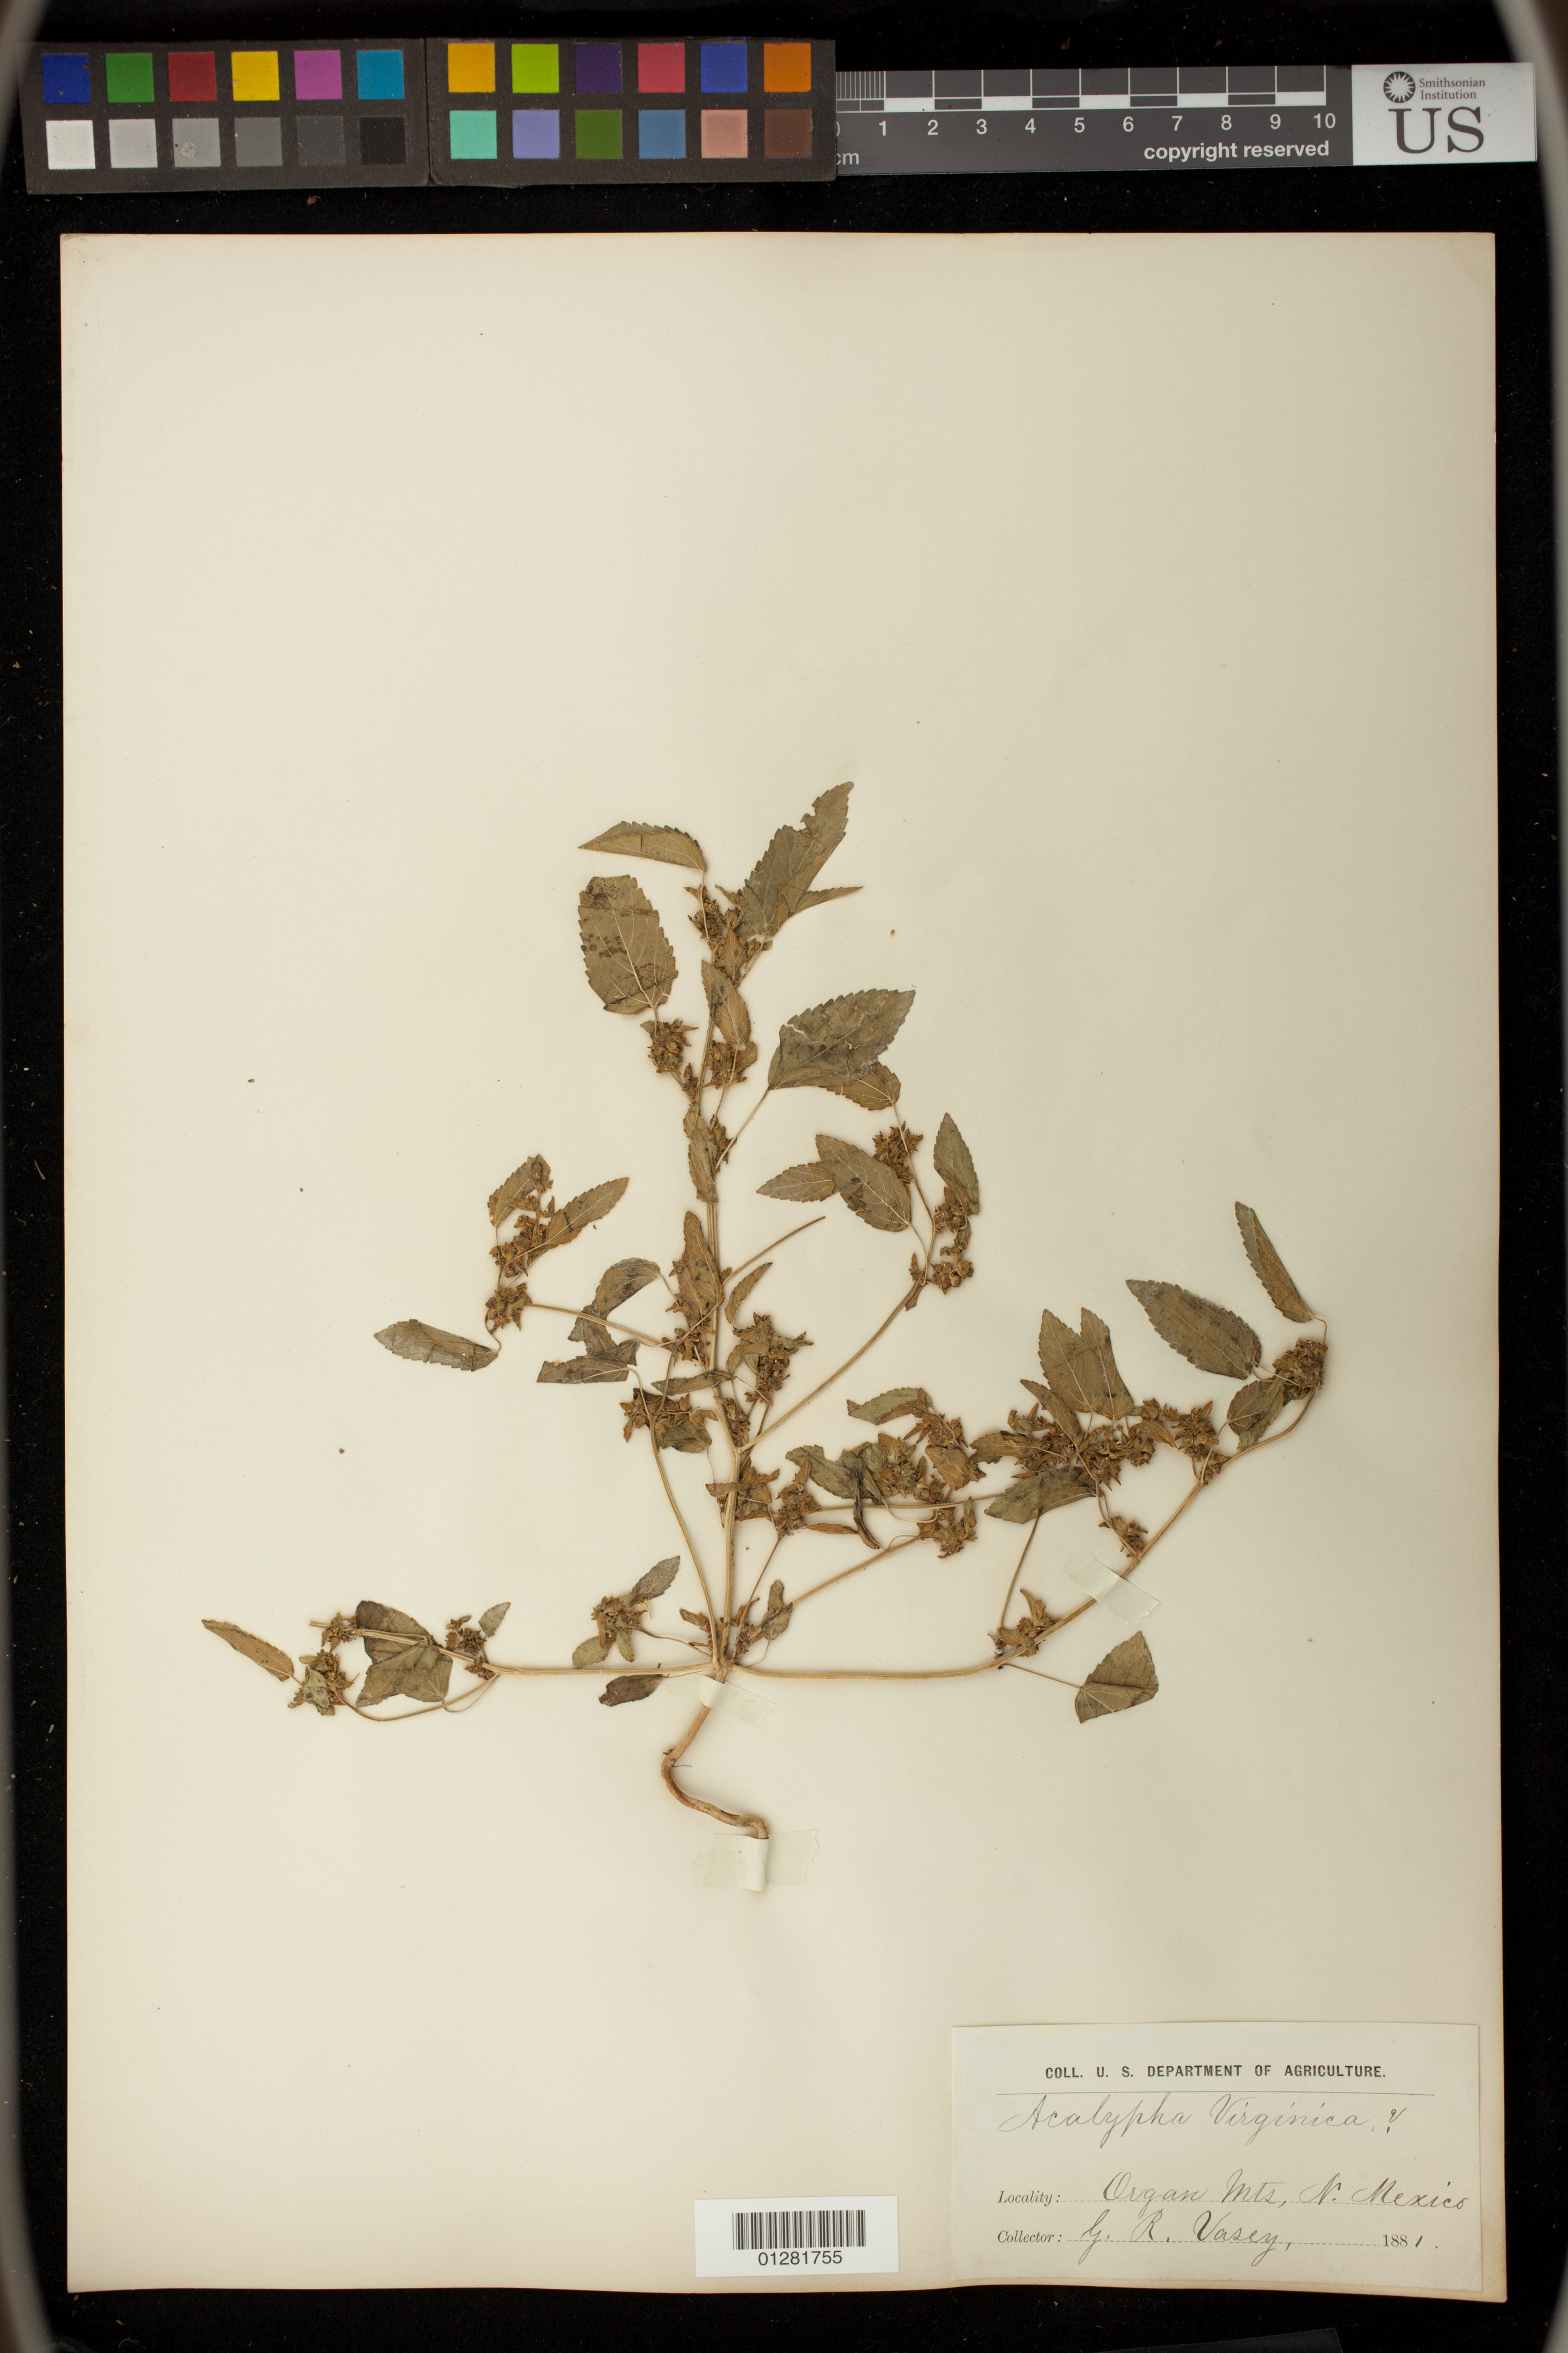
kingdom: Plantae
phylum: Tracheophyta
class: Magnoliopsida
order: Malpighiales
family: Euphorbiaceae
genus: Acalypha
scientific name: Acalypha neomexicana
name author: Müll. Arg.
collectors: G. R. Vasey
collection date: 1881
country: United States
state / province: New Mexico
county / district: Dona Ana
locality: Organ Mountains